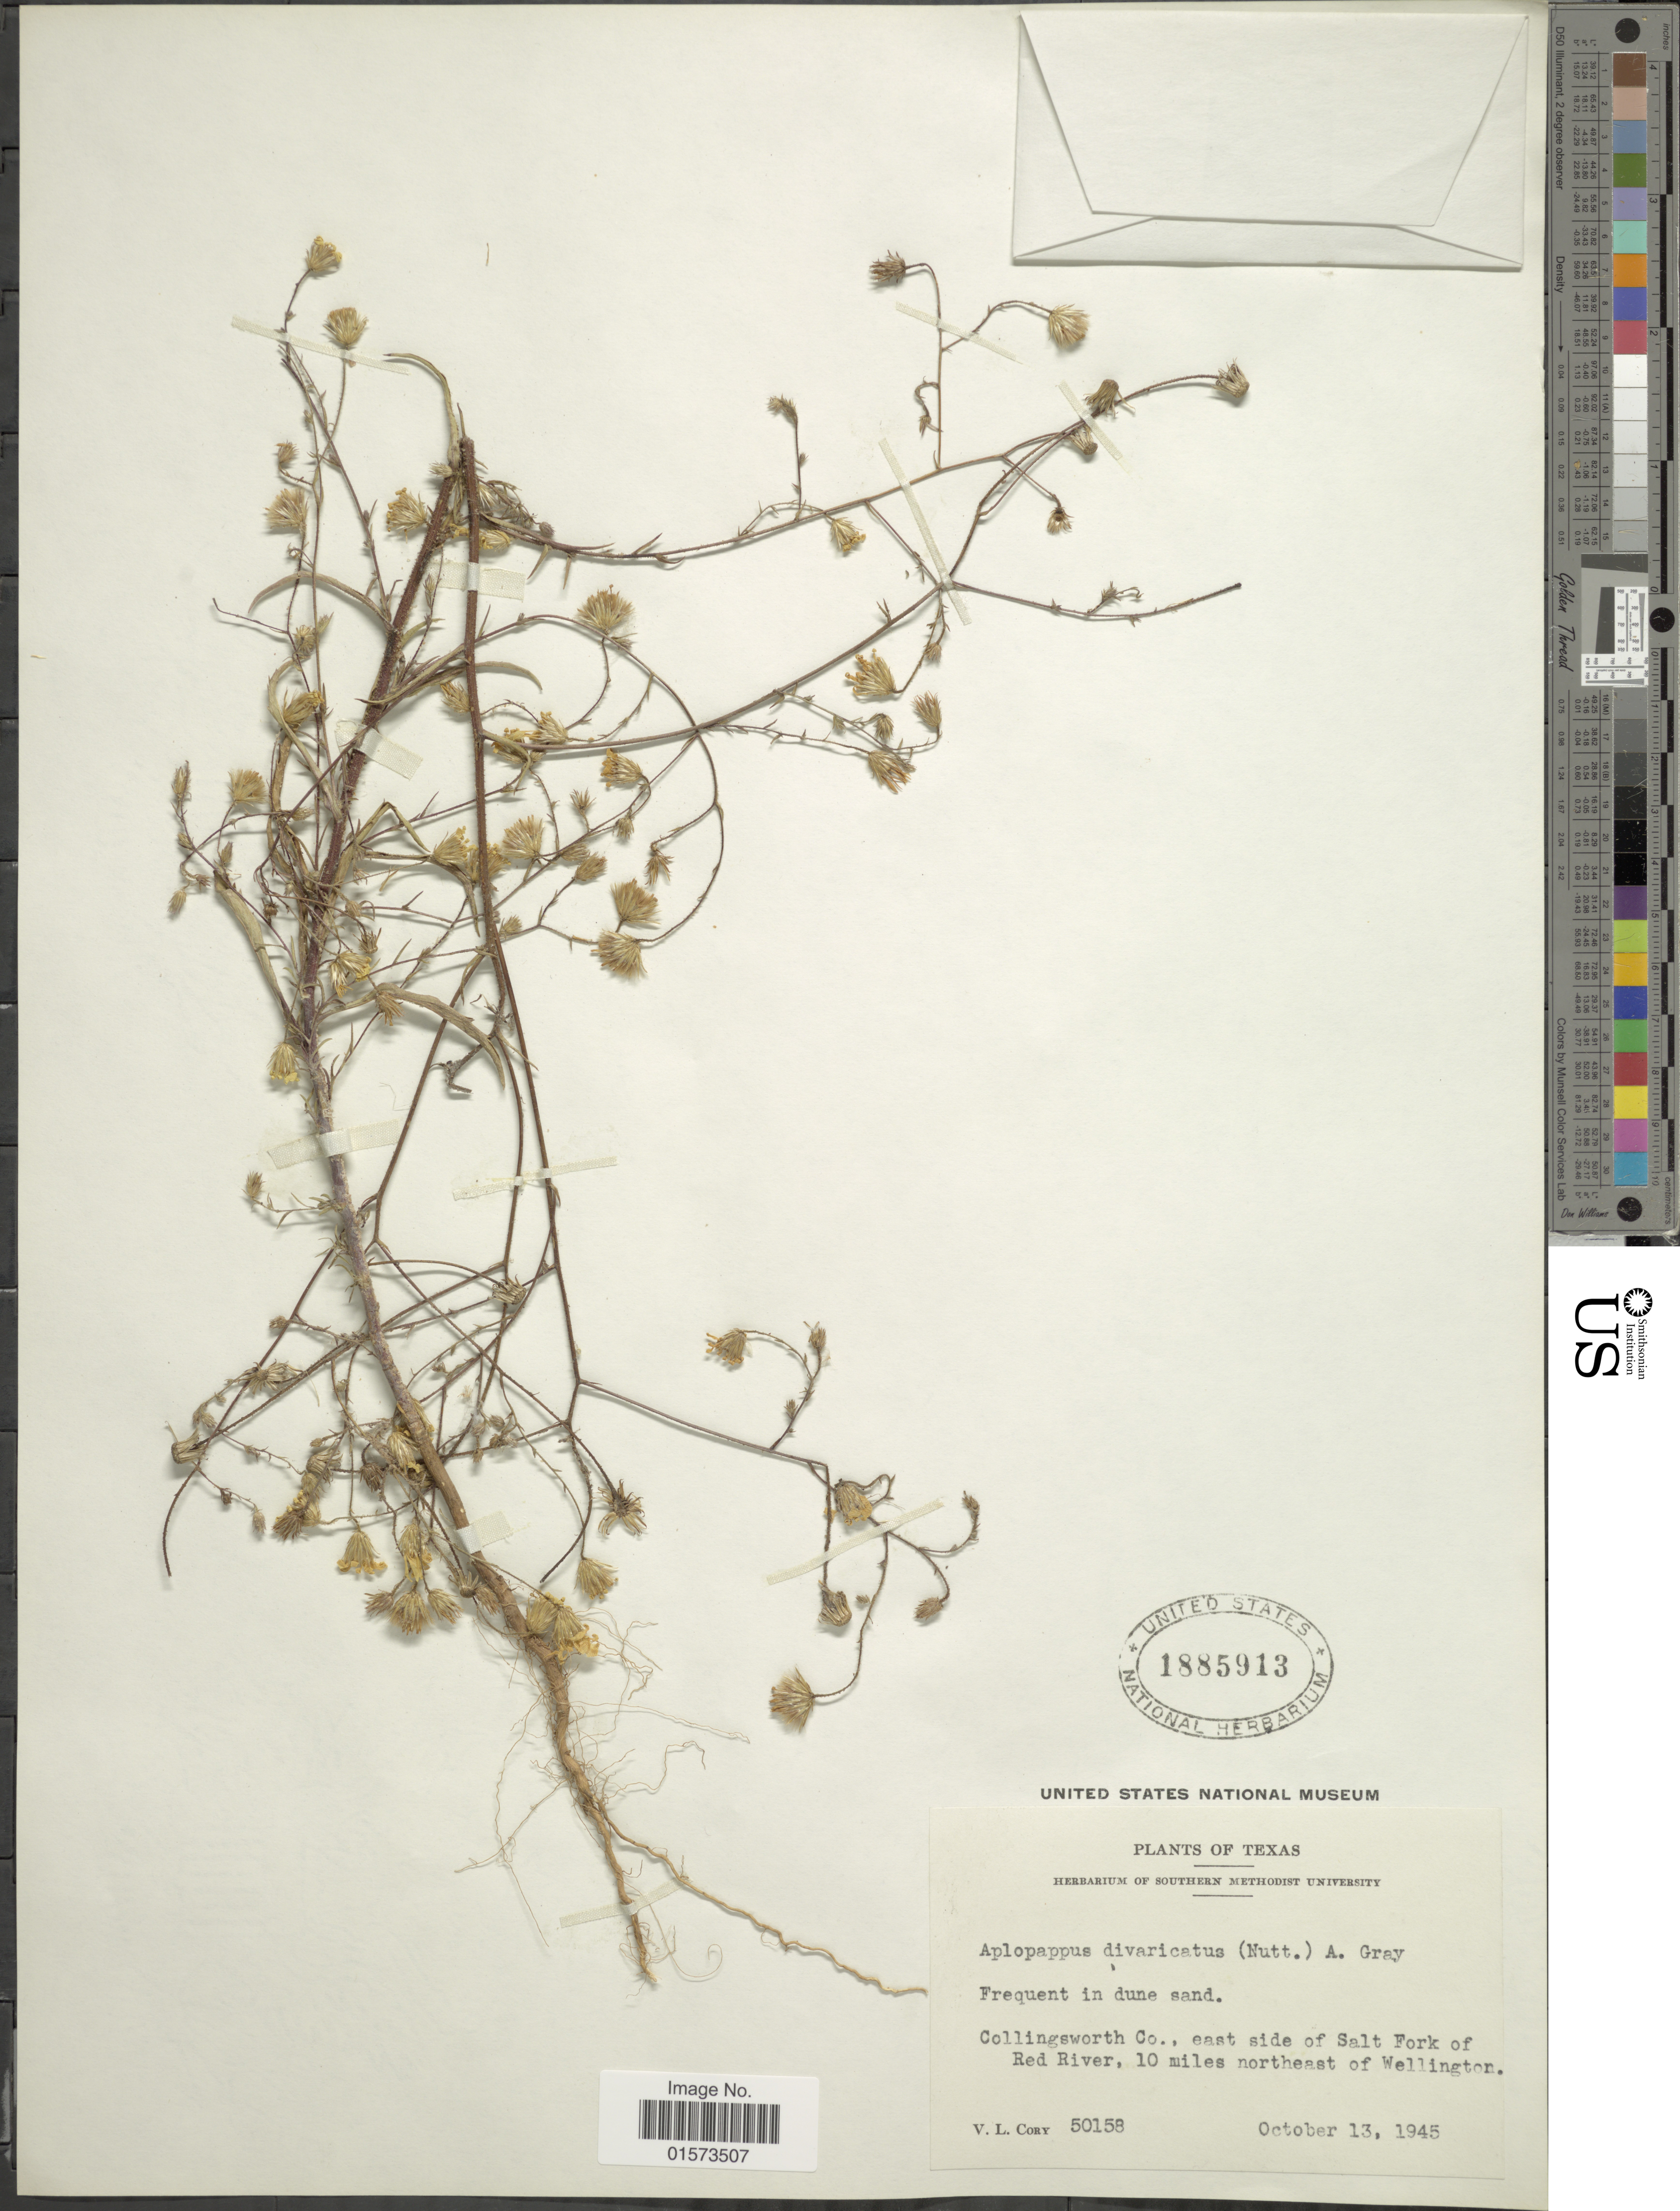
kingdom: Plantae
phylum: Tracheophyta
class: Magnoliopsida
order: Asterales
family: Asteraceae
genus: Croptilon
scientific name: Croptilon divaricatum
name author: (Nutt.) Raf.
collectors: V. Cory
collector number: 50158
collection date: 1945-10-13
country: United States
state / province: Texas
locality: Collingsworth Co., east side of Salt Fork of Red River, 10 miles northeast of Wellington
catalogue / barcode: US 1885913